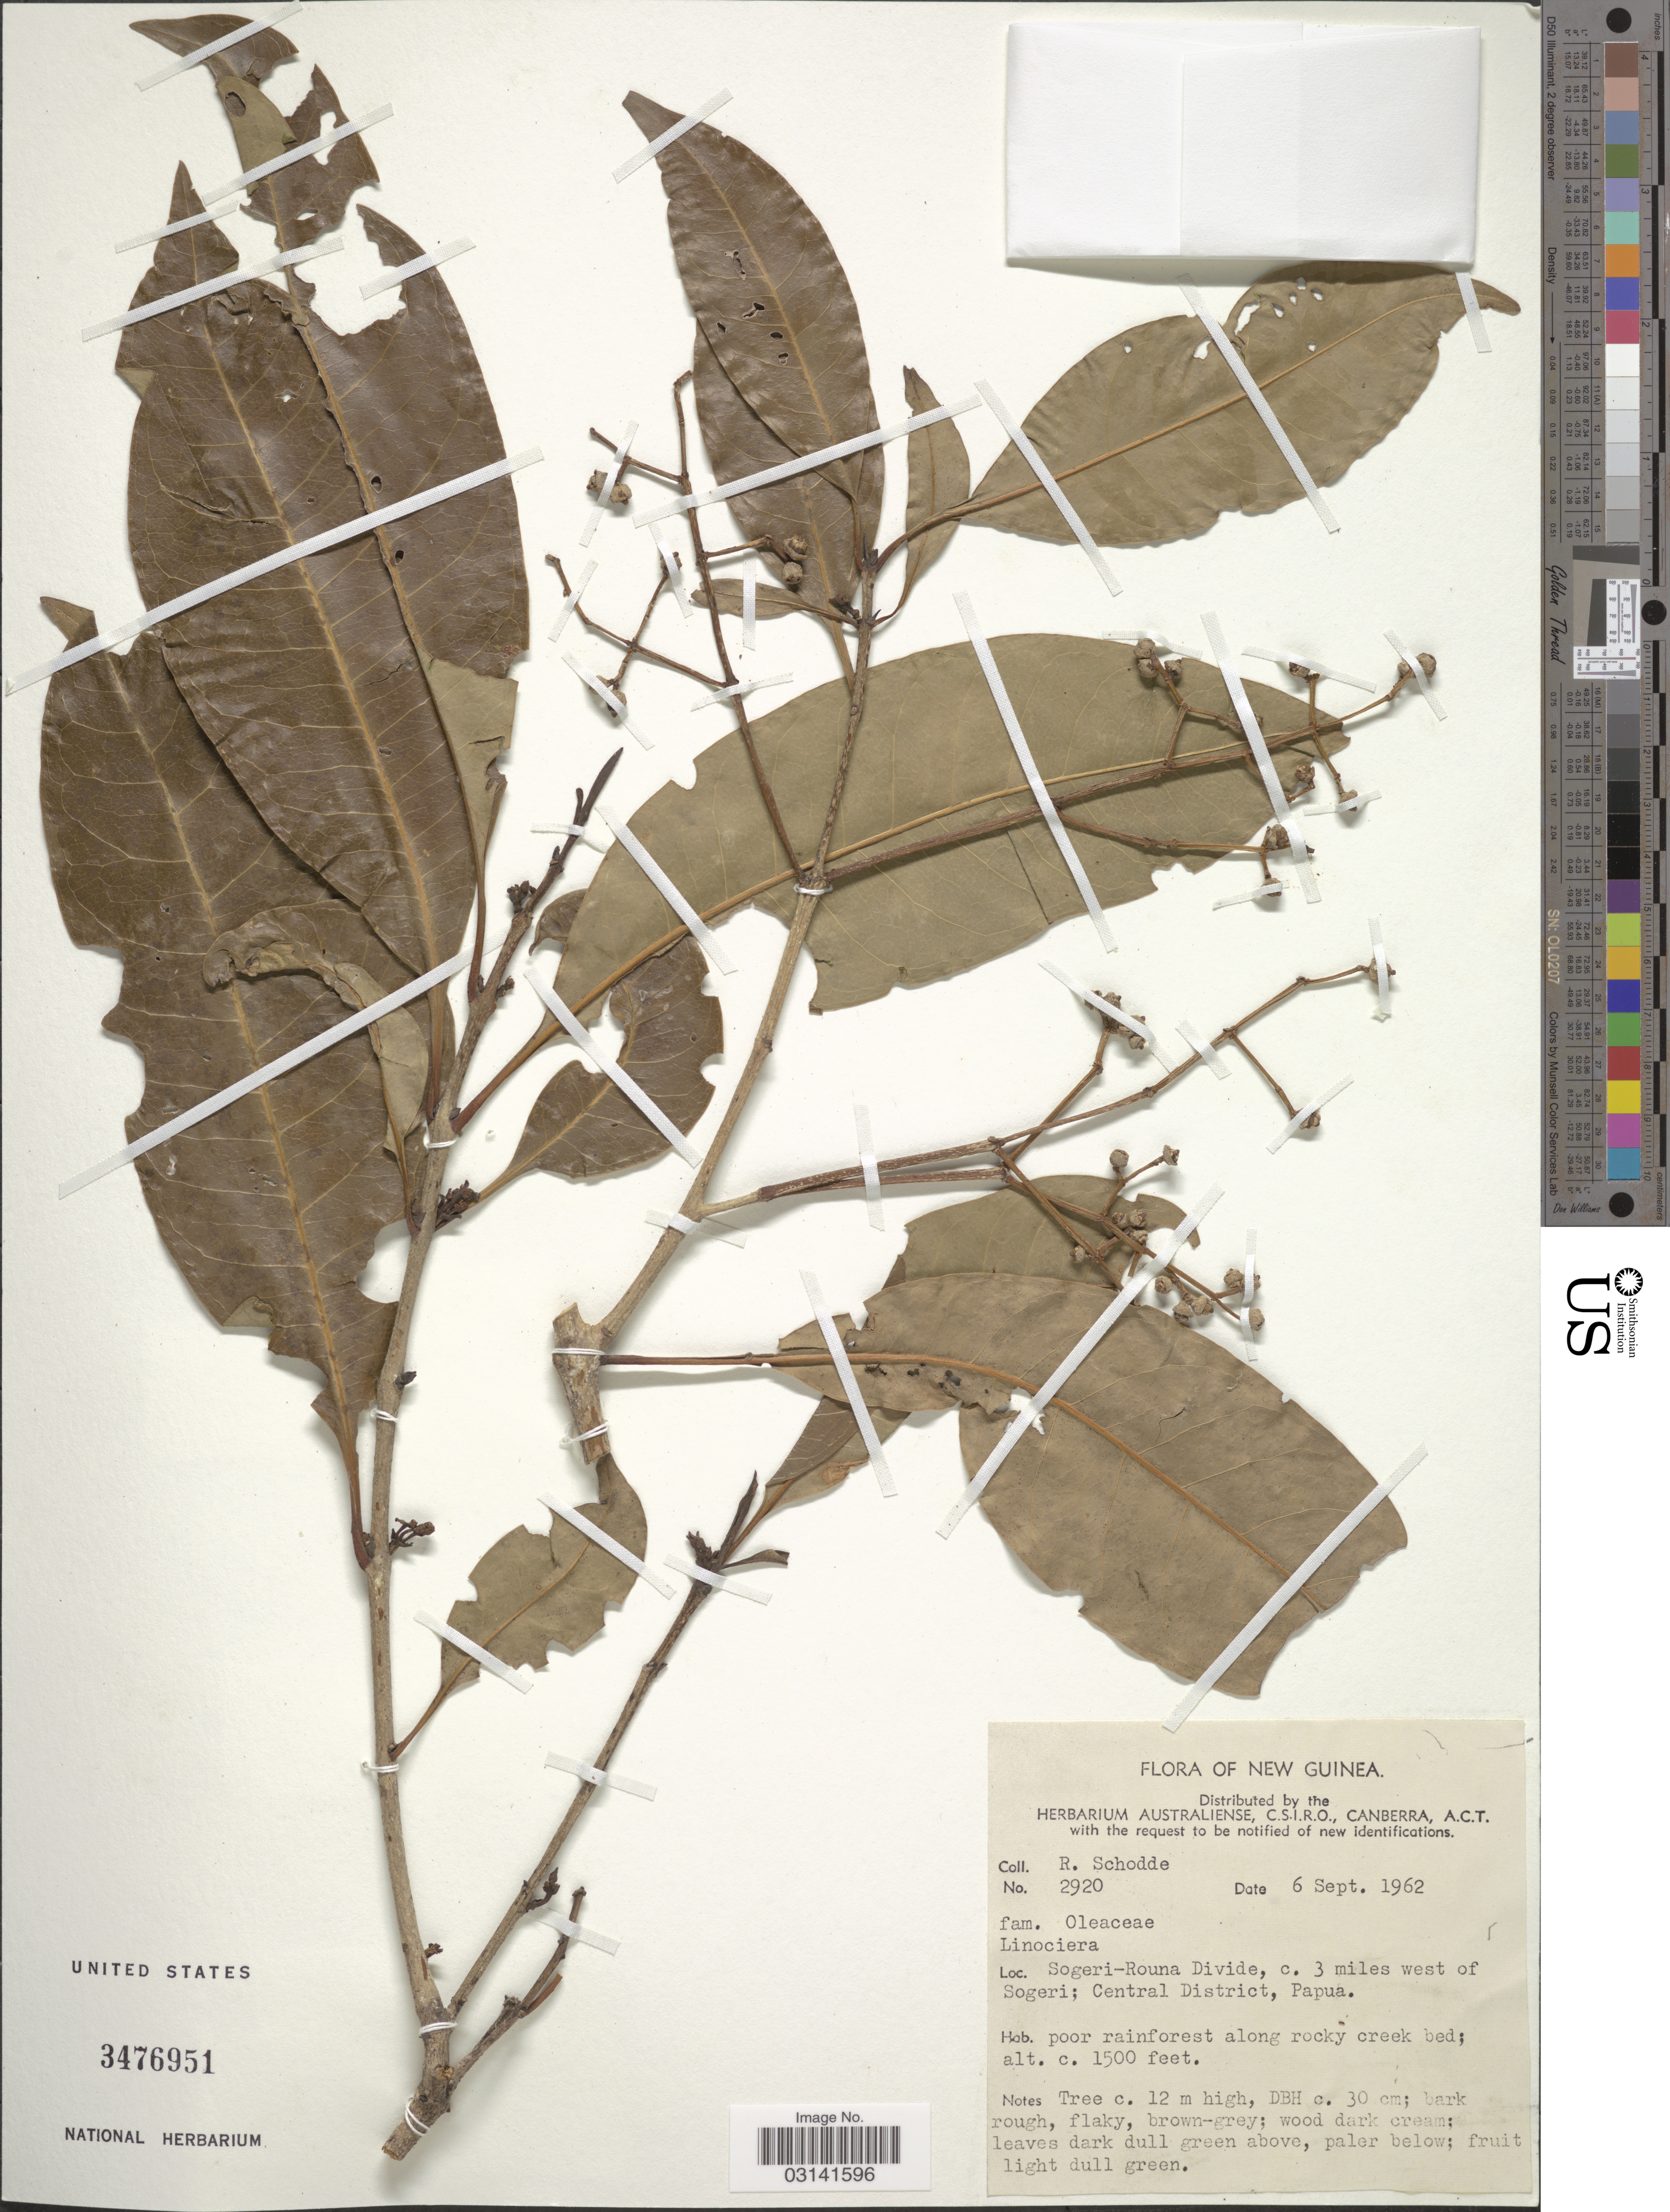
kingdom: Plantae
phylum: Tracheophyta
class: Magnoliopsida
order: Lamiales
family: Oleaceae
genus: Linociera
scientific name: Linociera sp.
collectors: R. Schodde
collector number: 2920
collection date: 1962-09-06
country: Papua New Guinea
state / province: Central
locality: New Guinea. Sogeri-Rouna Divide, c. 3 miles west of Sogeri; Central District, Papua.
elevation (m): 457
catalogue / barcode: US 3476951